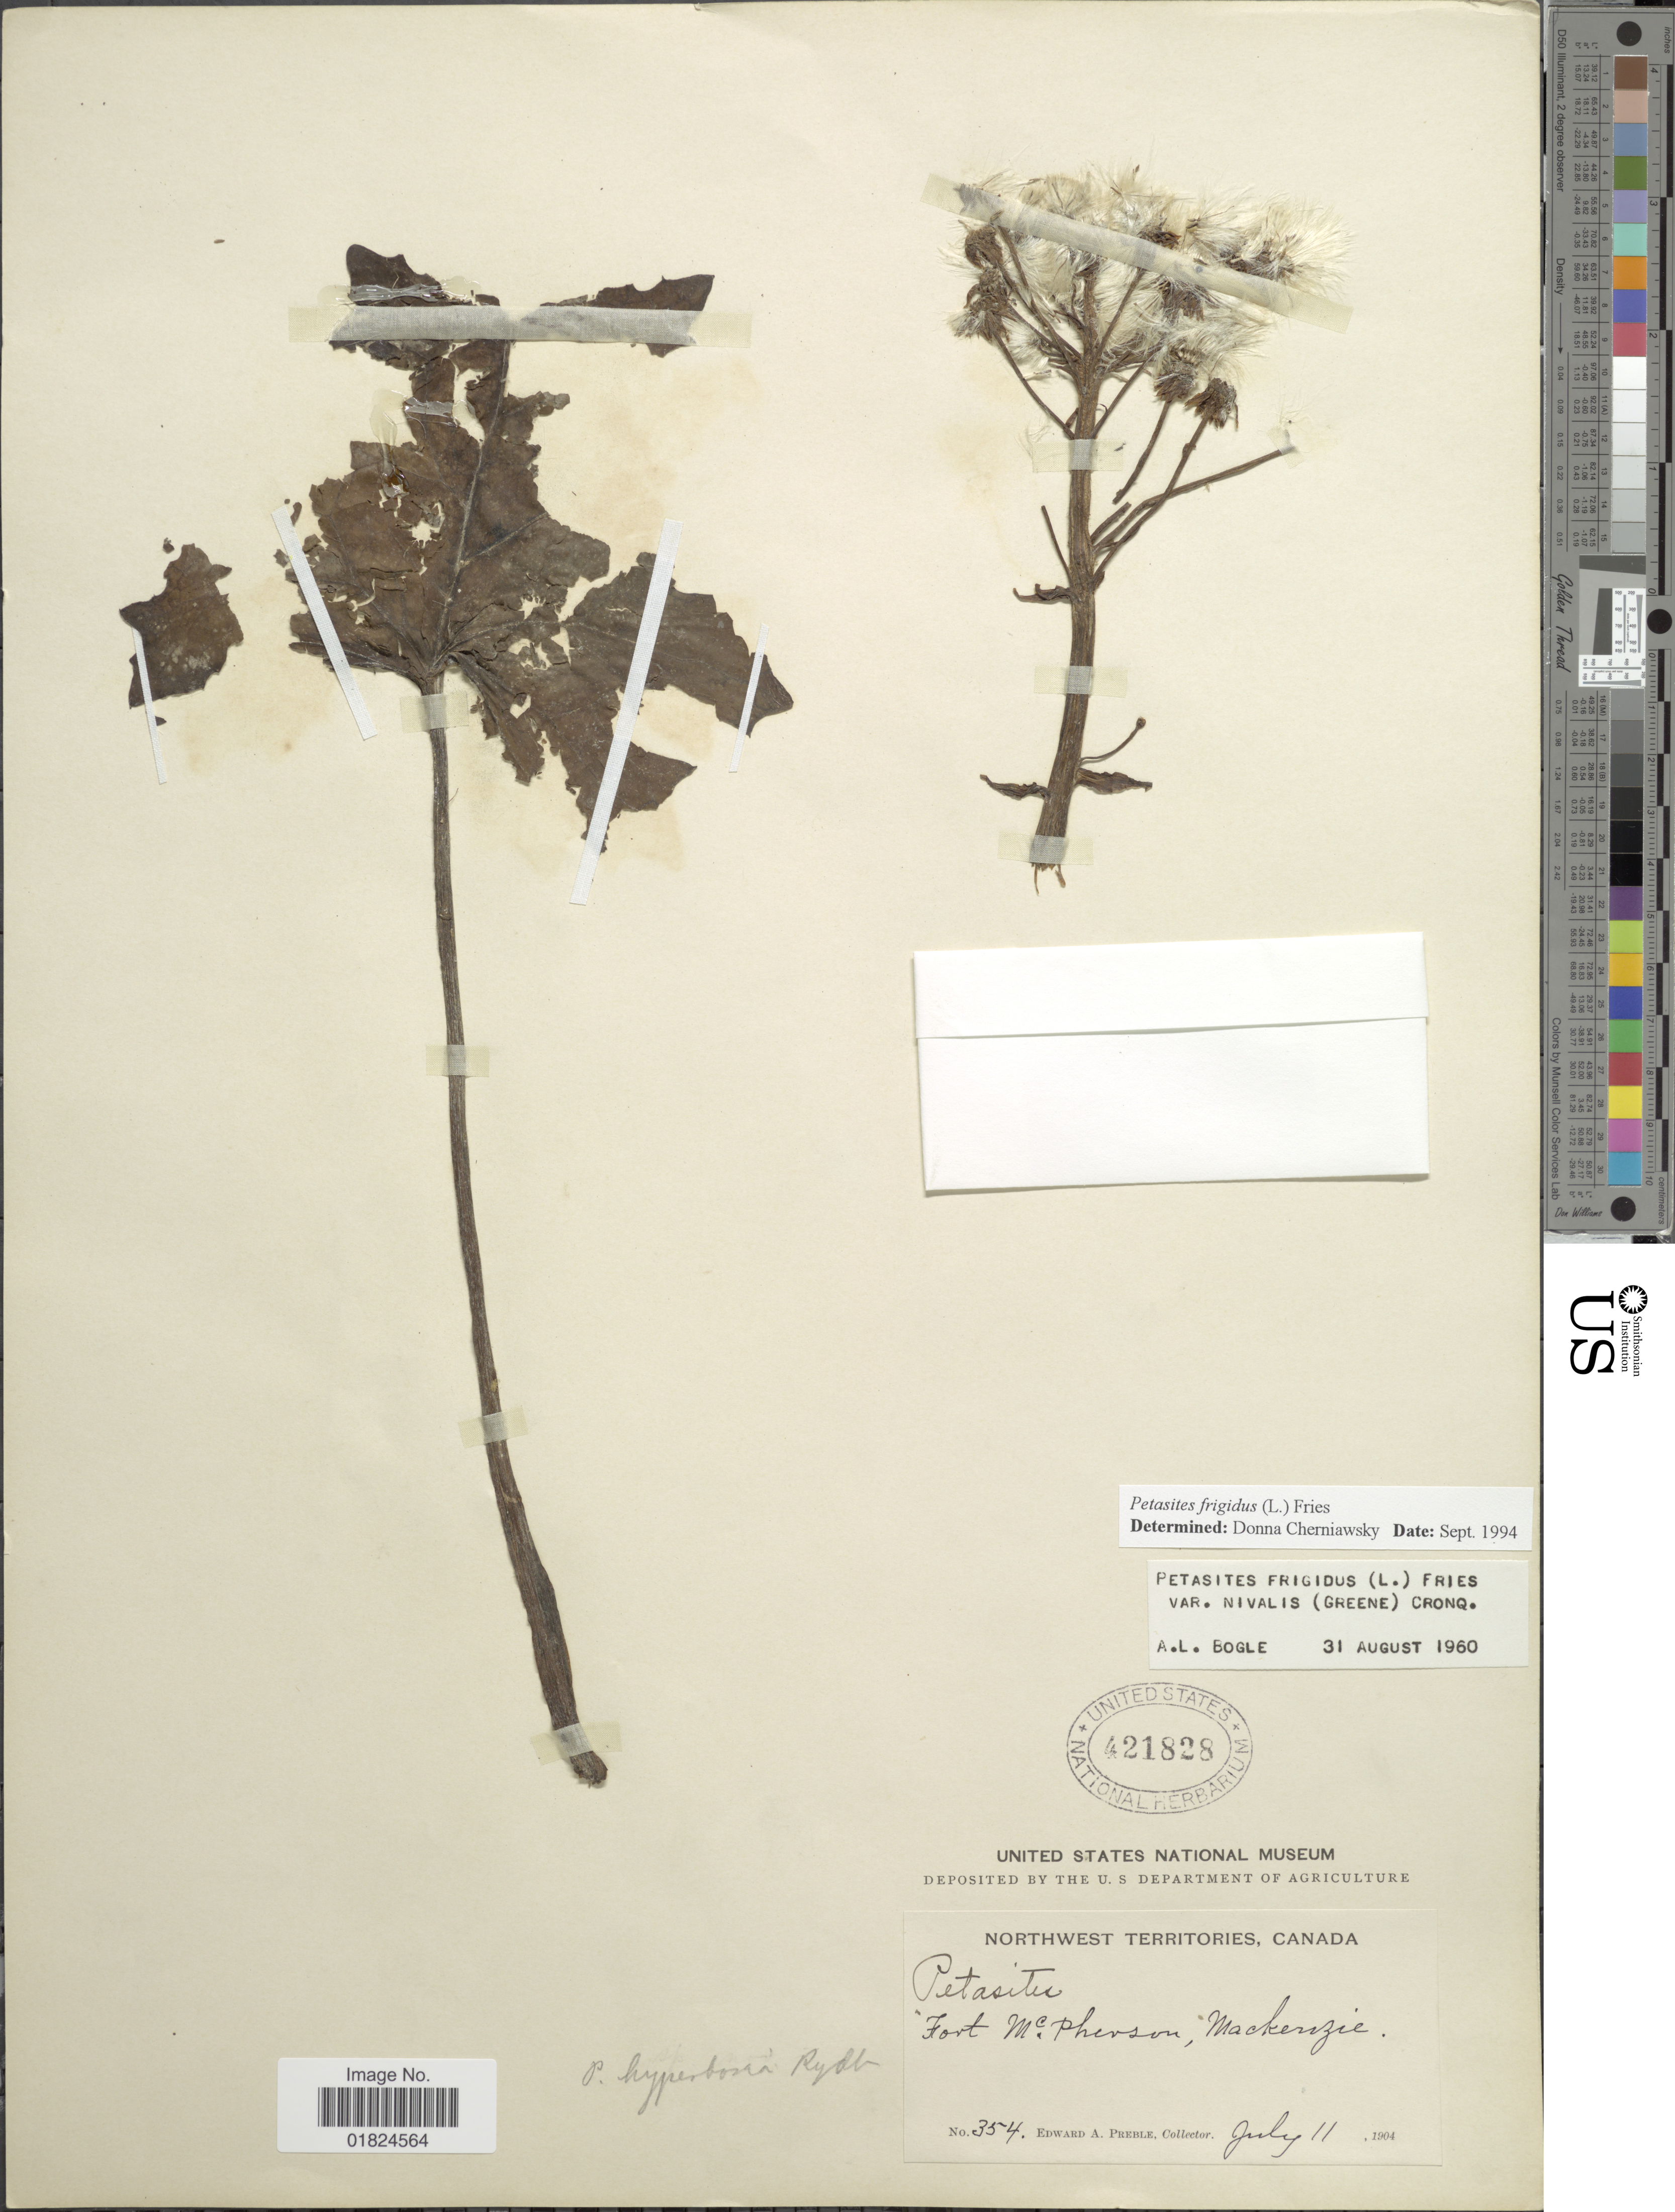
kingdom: Plantae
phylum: Tracheophyta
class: Magnoliopsida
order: Asterales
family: Asteraceae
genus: Petasites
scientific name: Petasites frigidus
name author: (L.) Fr.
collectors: E. Preble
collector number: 354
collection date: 1904-07-11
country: Canada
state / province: Northwest Territories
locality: Fort Mc.Pherson; Mackenzie.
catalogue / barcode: US 421828